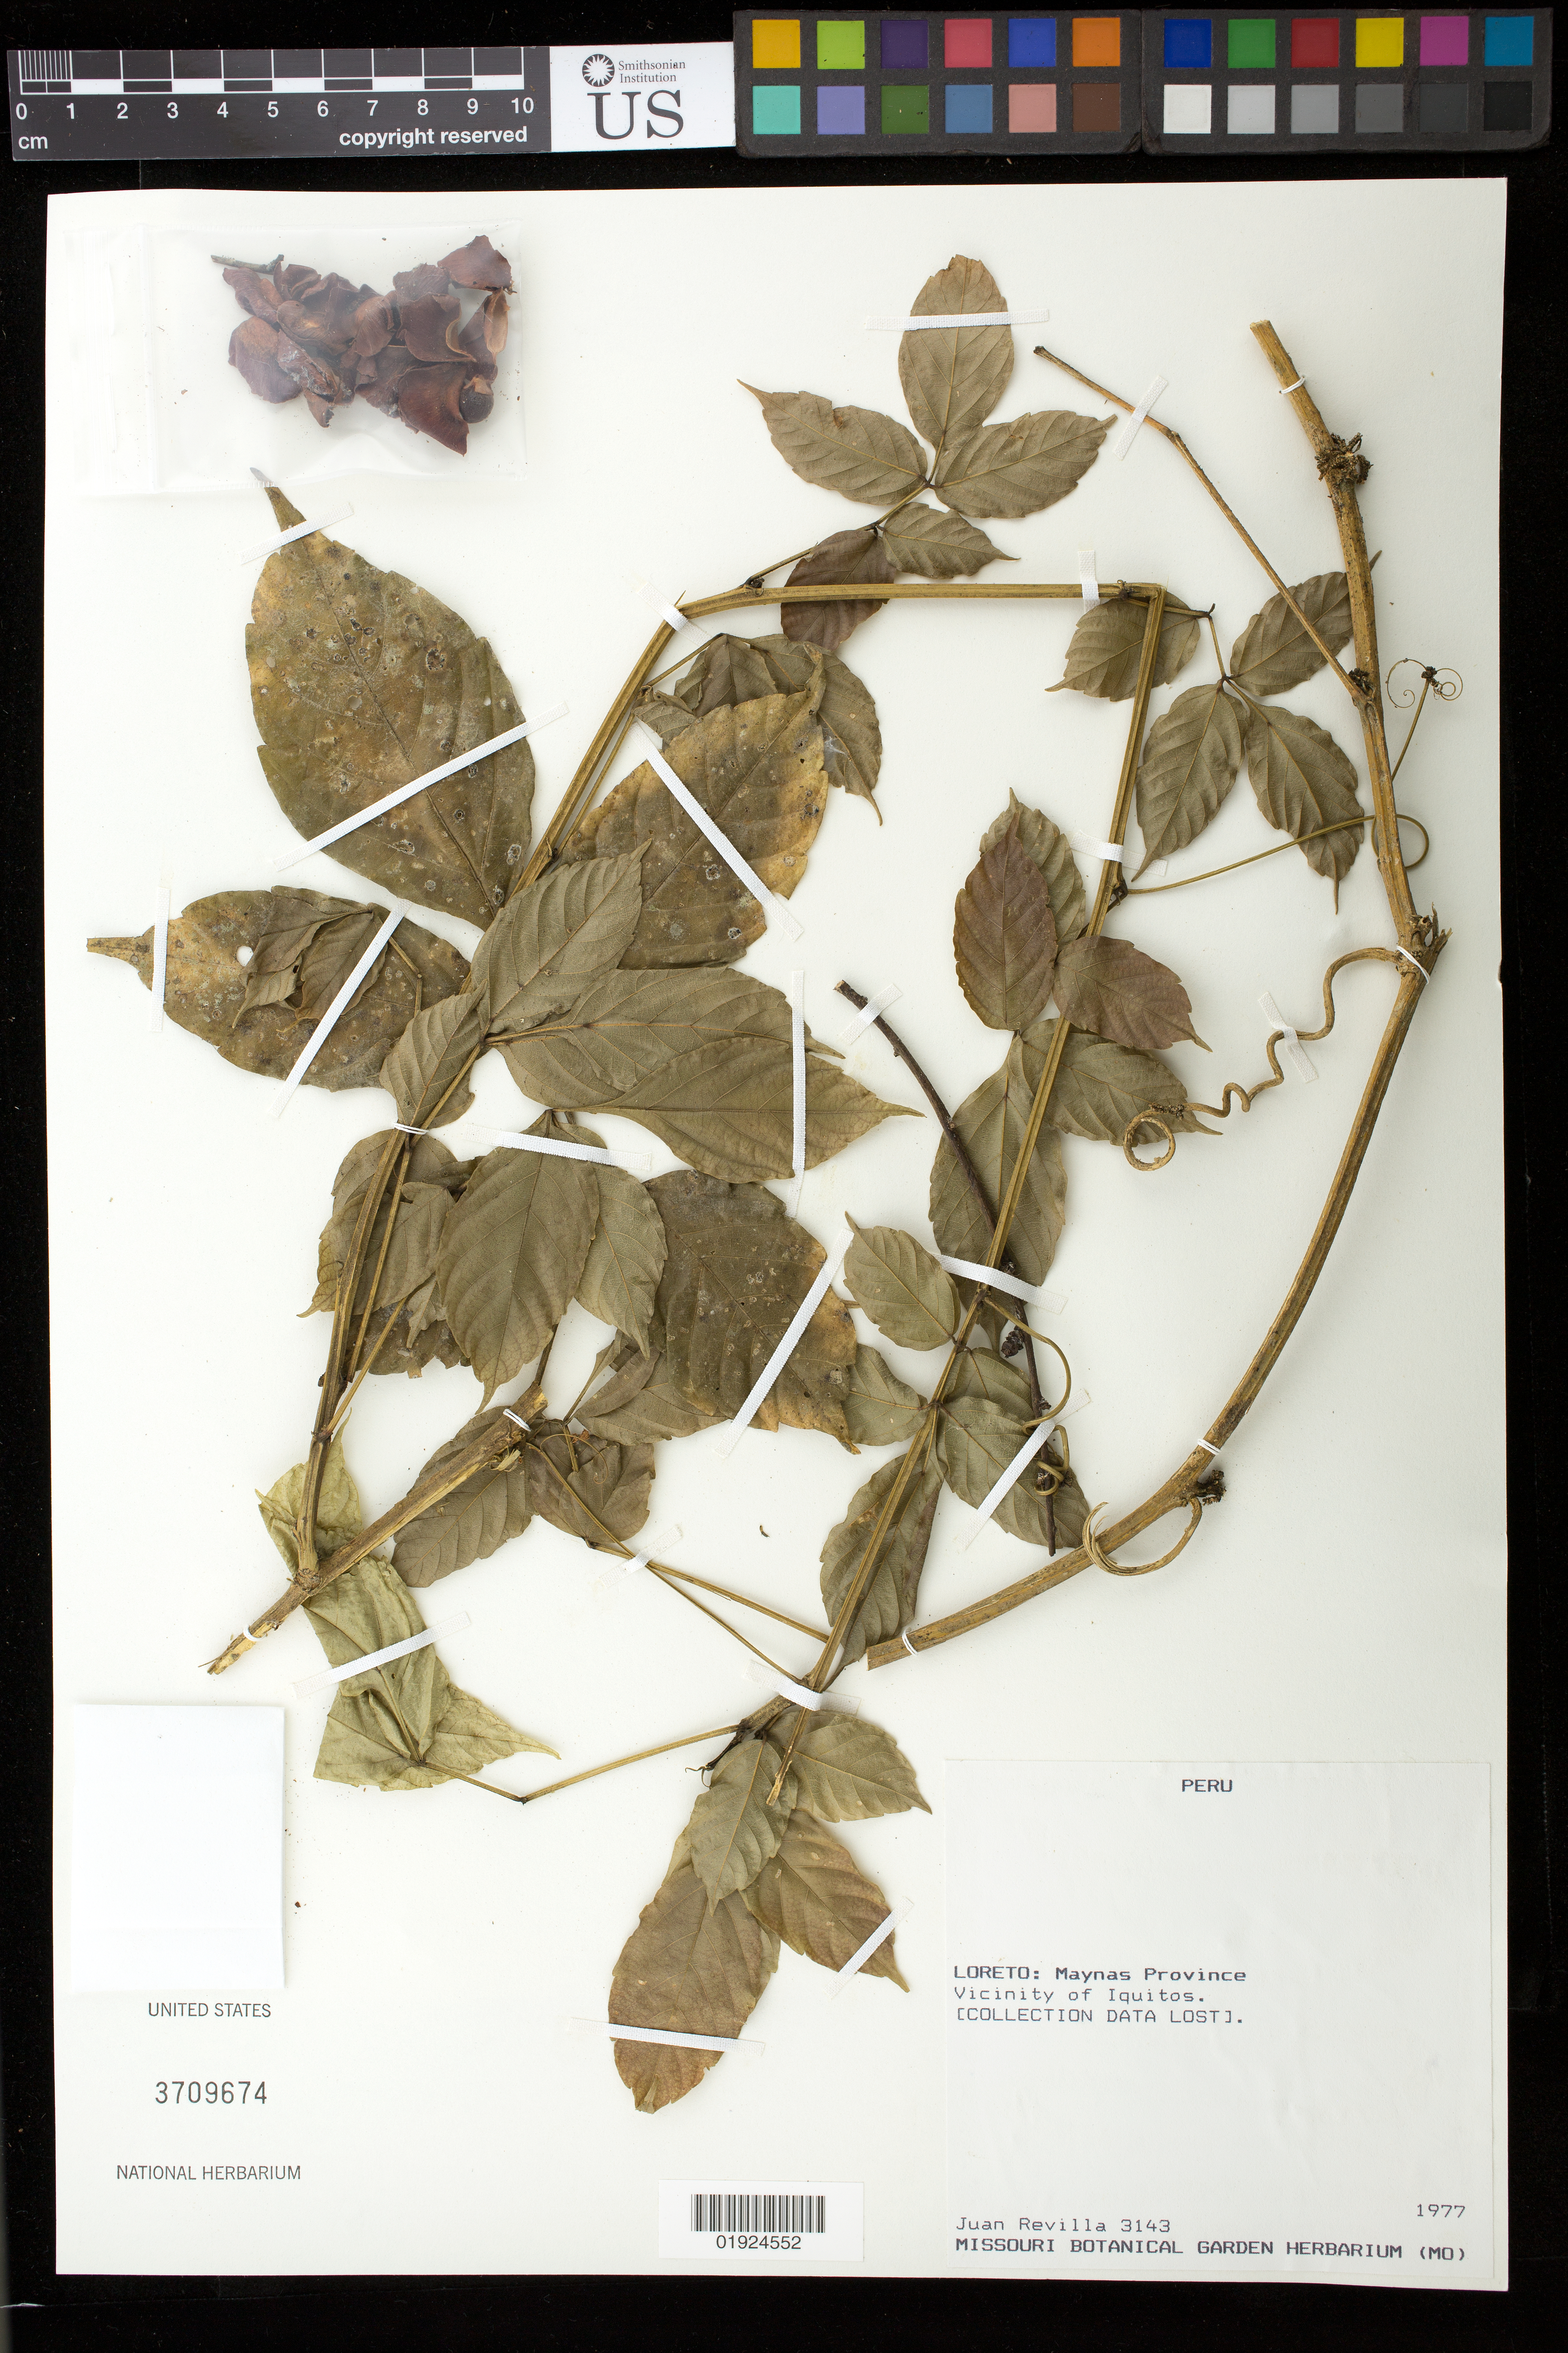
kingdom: Plantae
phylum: Tracheophyta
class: Magnoliopsida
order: Sapindales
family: Sapindaceae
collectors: J. Revilla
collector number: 3143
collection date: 1977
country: Peru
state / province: Loreto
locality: Maynas Province, vicinity of Iquitos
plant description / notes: From label: COLLECTION DATA LOST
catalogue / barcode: US 3709674